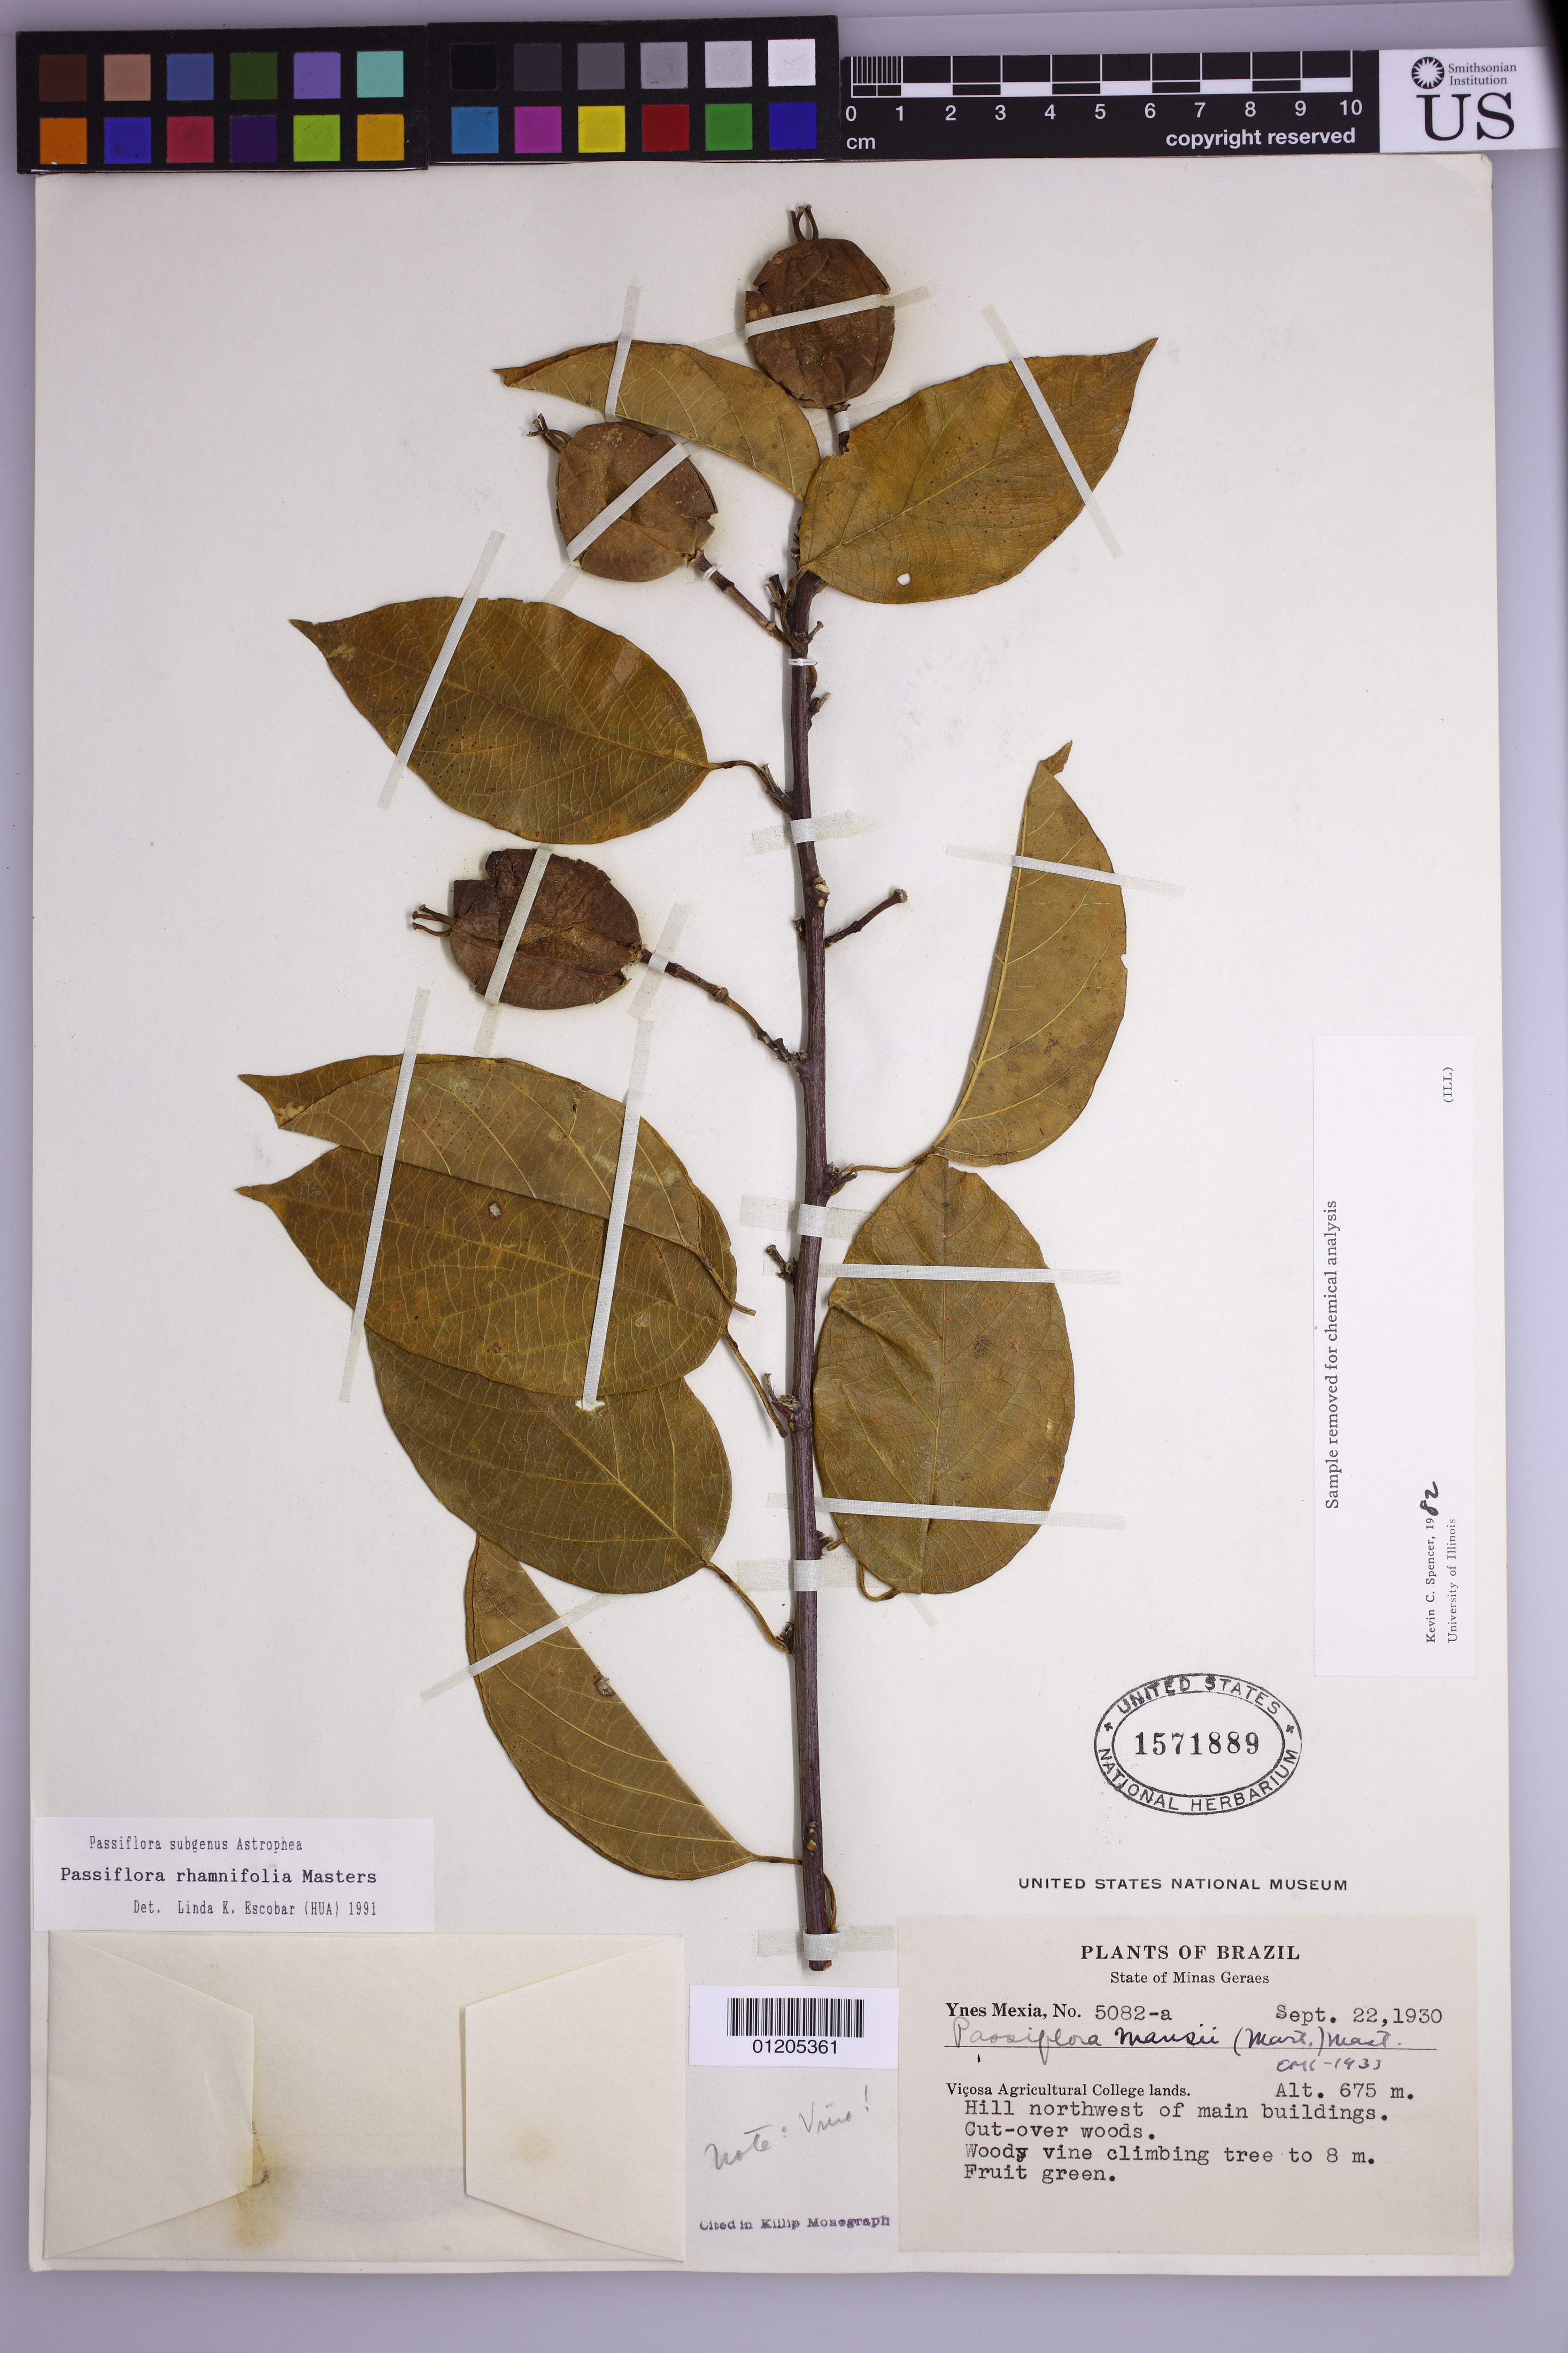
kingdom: Plantae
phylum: Tracheophyta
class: Magnoliopsida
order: Malpighiales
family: Passifloraceae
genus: Passiflora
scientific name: Passiflora mansoi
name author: (Mart.) Mast.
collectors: Y. Mexia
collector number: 5082-a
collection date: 1930-09-22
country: Brazil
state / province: Minas Gerais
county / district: Vicosa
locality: Vicosa Agricultural lands.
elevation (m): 675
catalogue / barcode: US 1571889